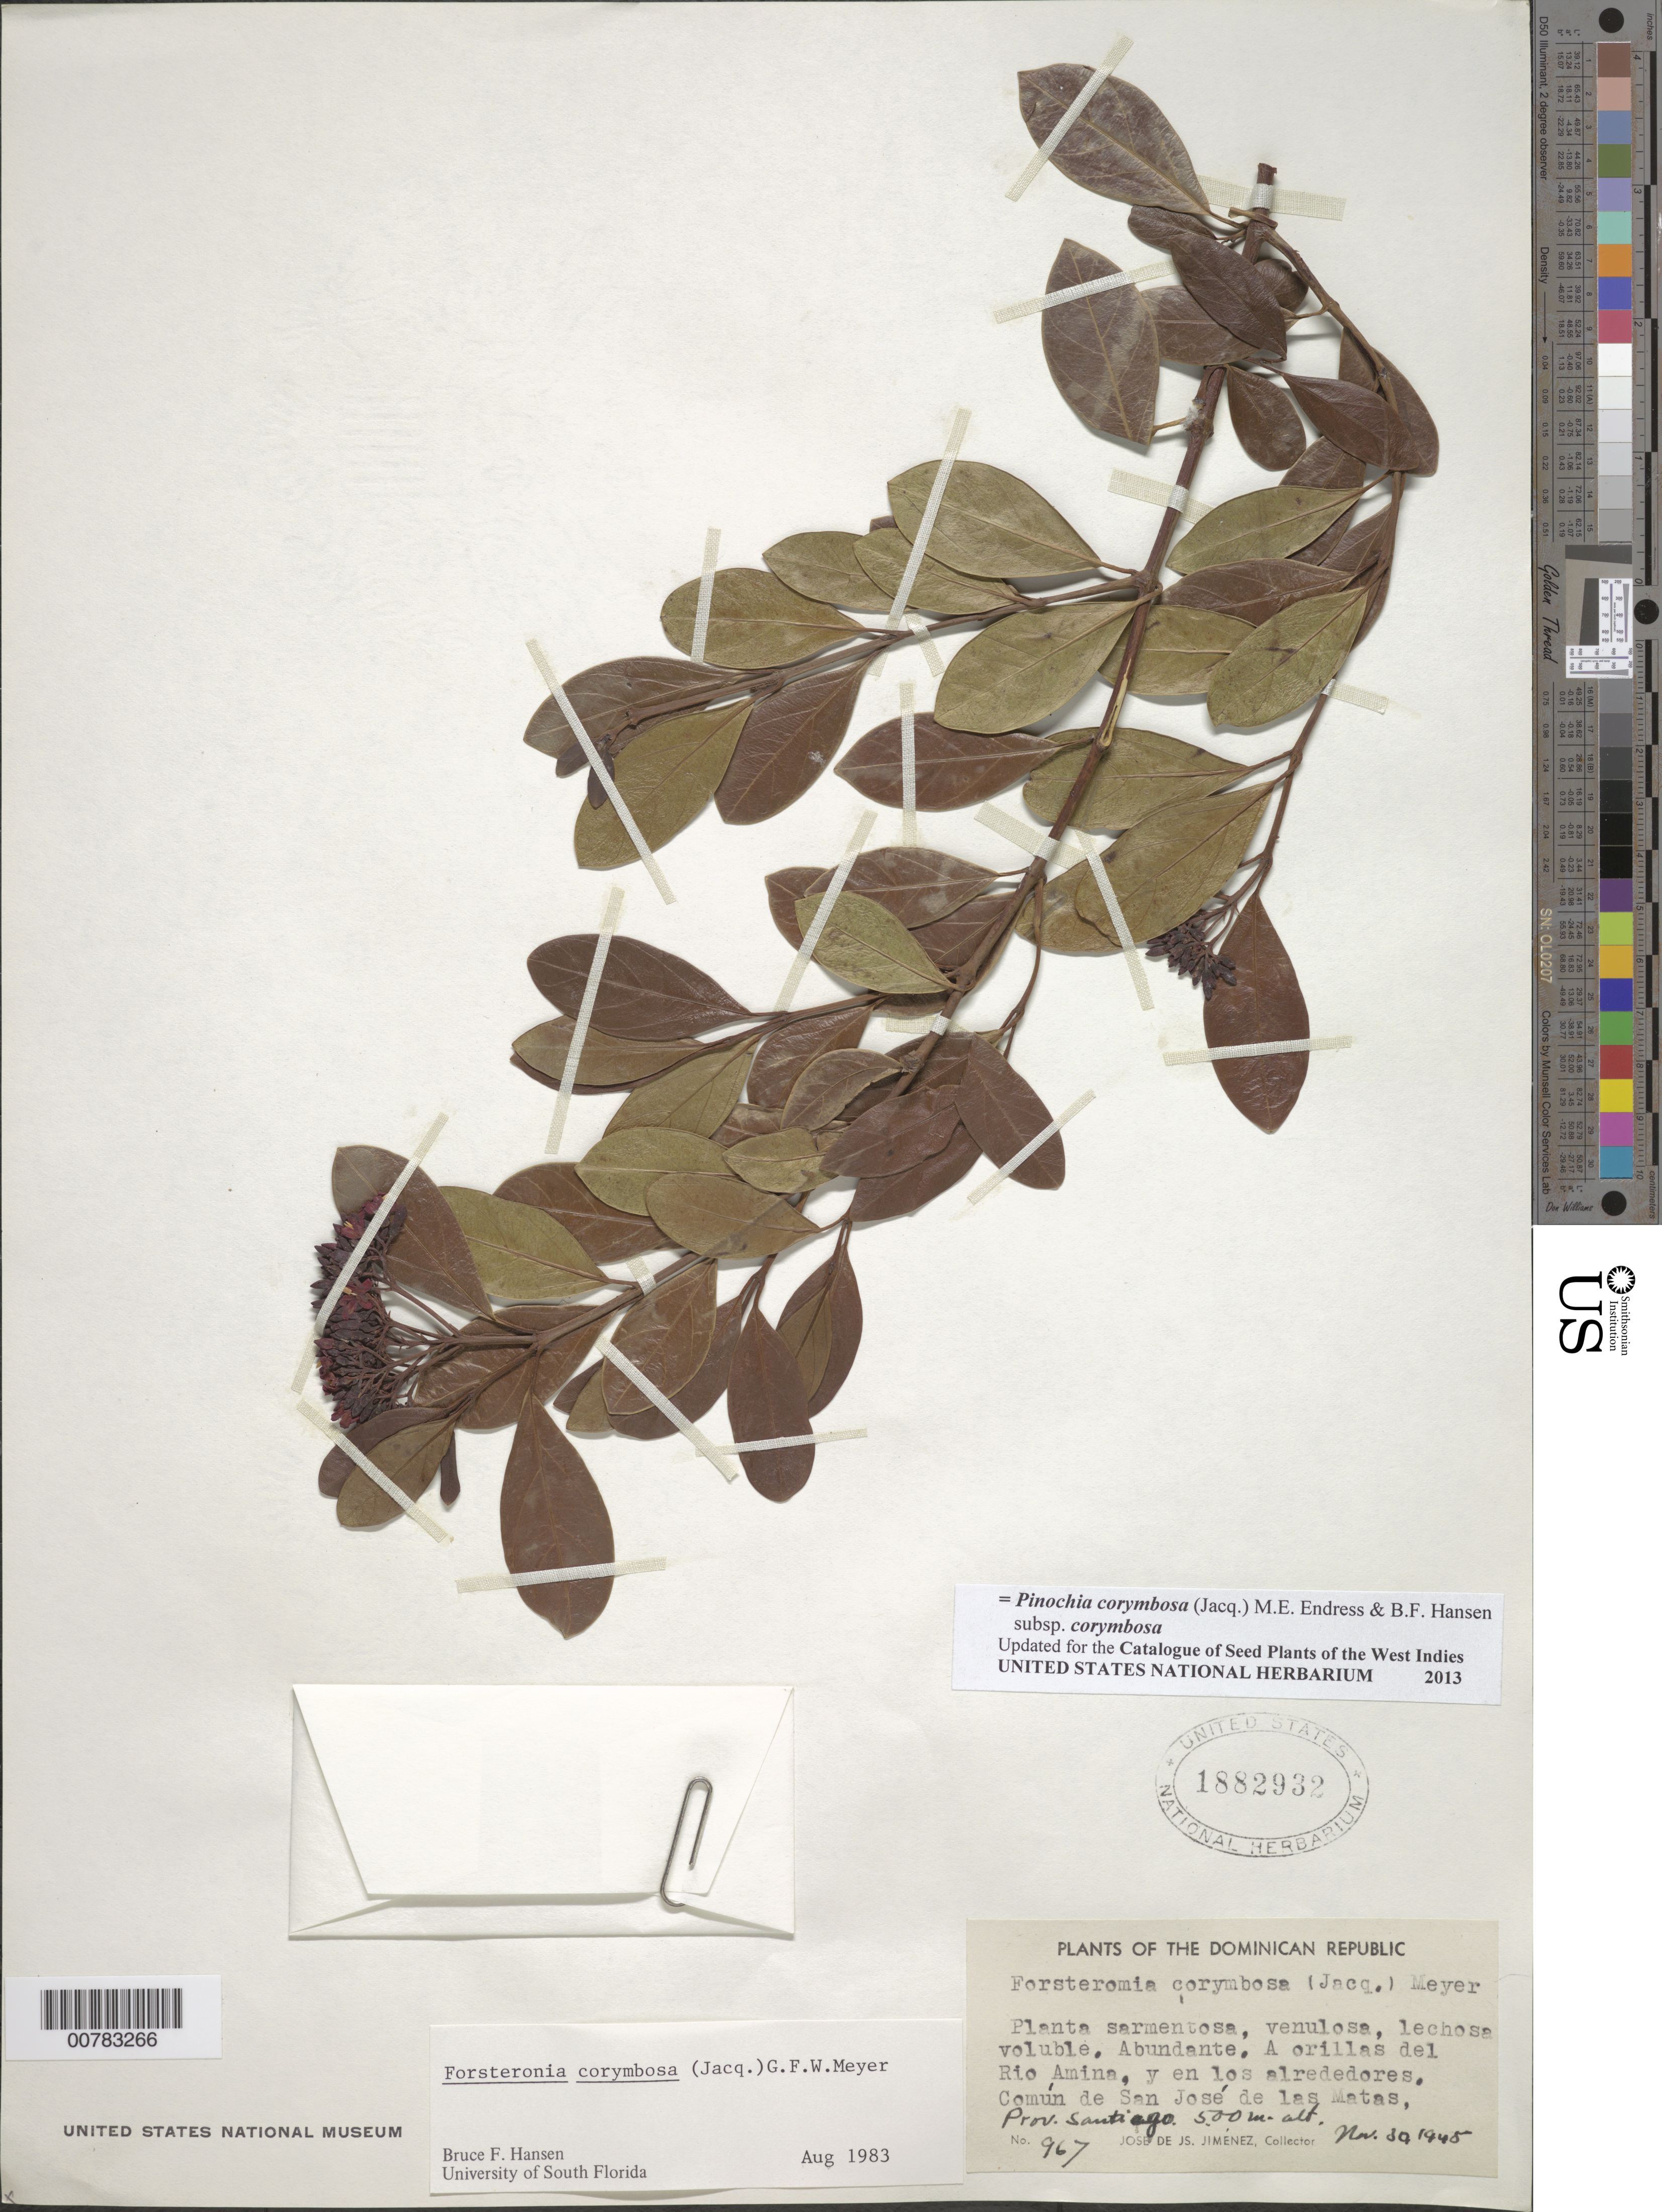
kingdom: Plantae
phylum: Tracheophyta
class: Magnoliopsida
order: Gentianales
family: Apocynaceae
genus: Pinochia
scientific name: Pinochia corymbosa subsp. corymbosa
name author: (Jacq.) M.E. Endress & B.F. Hansen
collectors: J. J. Jiménez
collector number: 967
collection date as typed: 30 Nov 1945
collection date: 1945-11-30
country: Dominican Republic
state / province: Santiago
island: Hispaniola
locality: San José de las Matas; shores of Amina River, and surroundings.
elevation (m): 500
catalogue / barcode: US 1882932